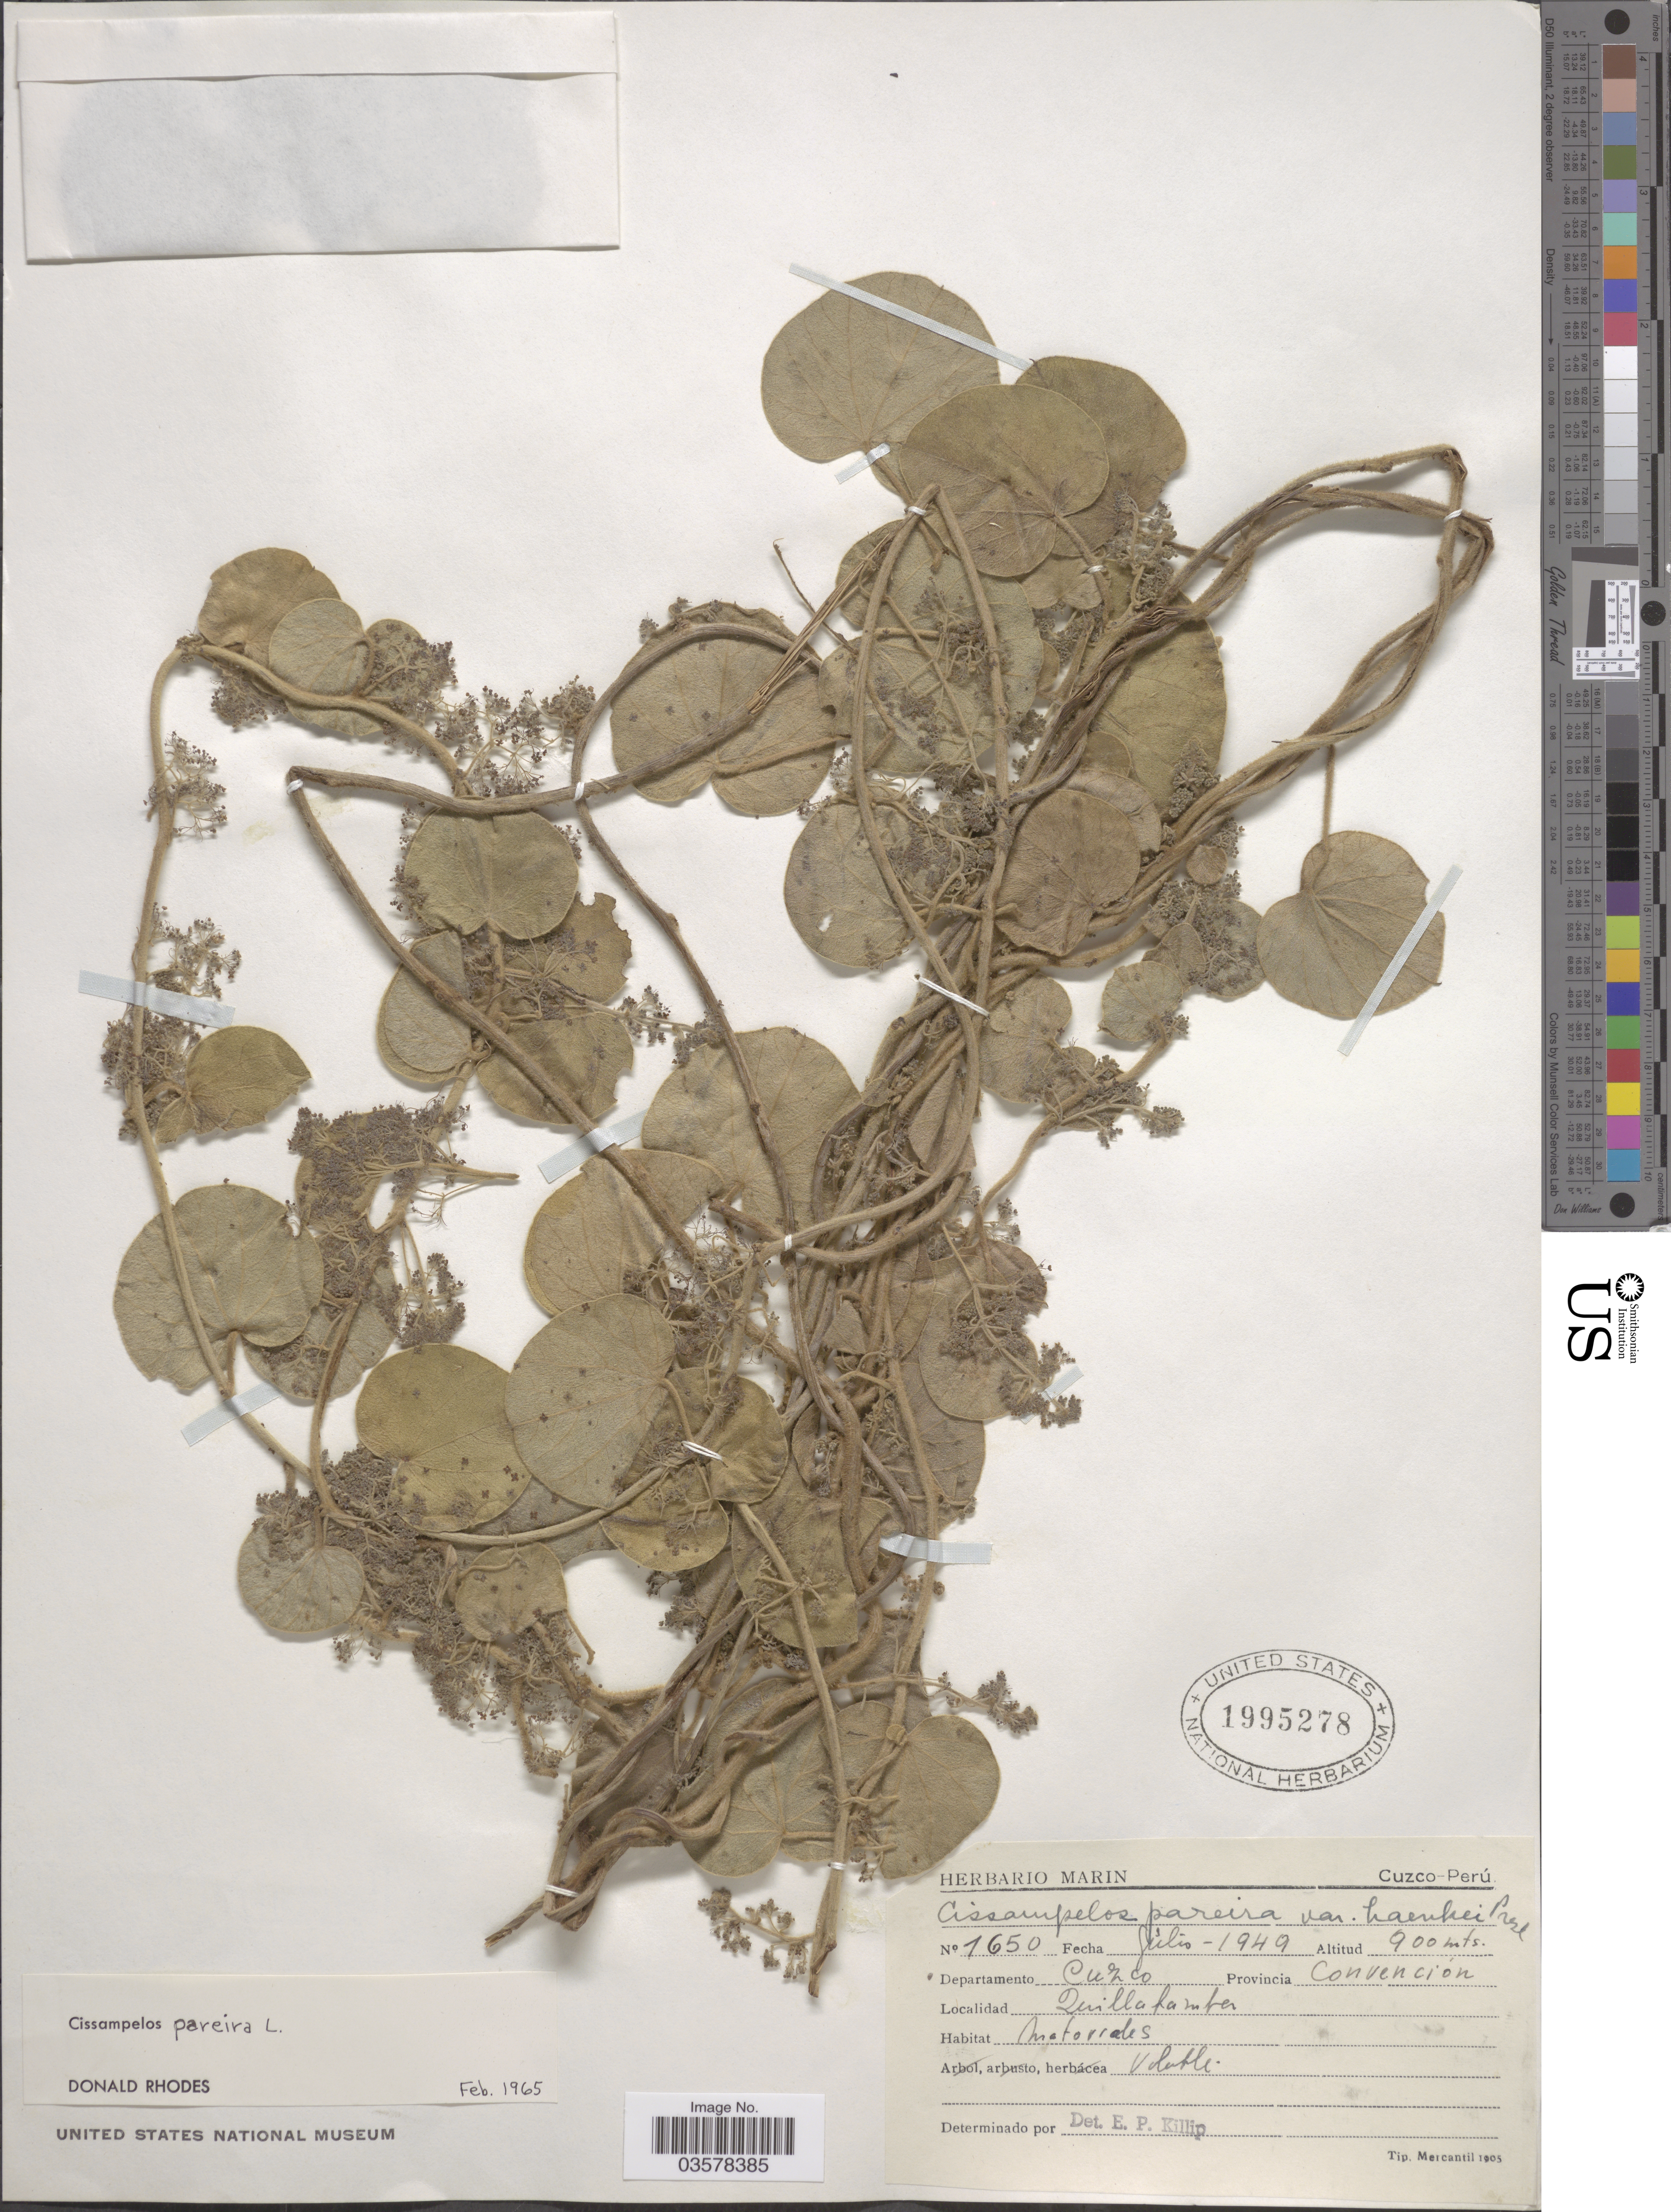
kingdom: Plantae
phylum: Tracheophyta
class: Magnoliopsida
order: Ranunculales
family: Menispermaceae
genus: Cissampelos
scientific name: Cissampelos pareira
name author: L.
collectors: ex herb. Marin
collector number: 1650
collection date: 1949-07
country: Peru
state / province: Cusco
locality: Cuzco. Departamento Cuzco. Provincia Convencion. Quillabamba.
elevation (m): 900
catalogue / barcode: US 1995278